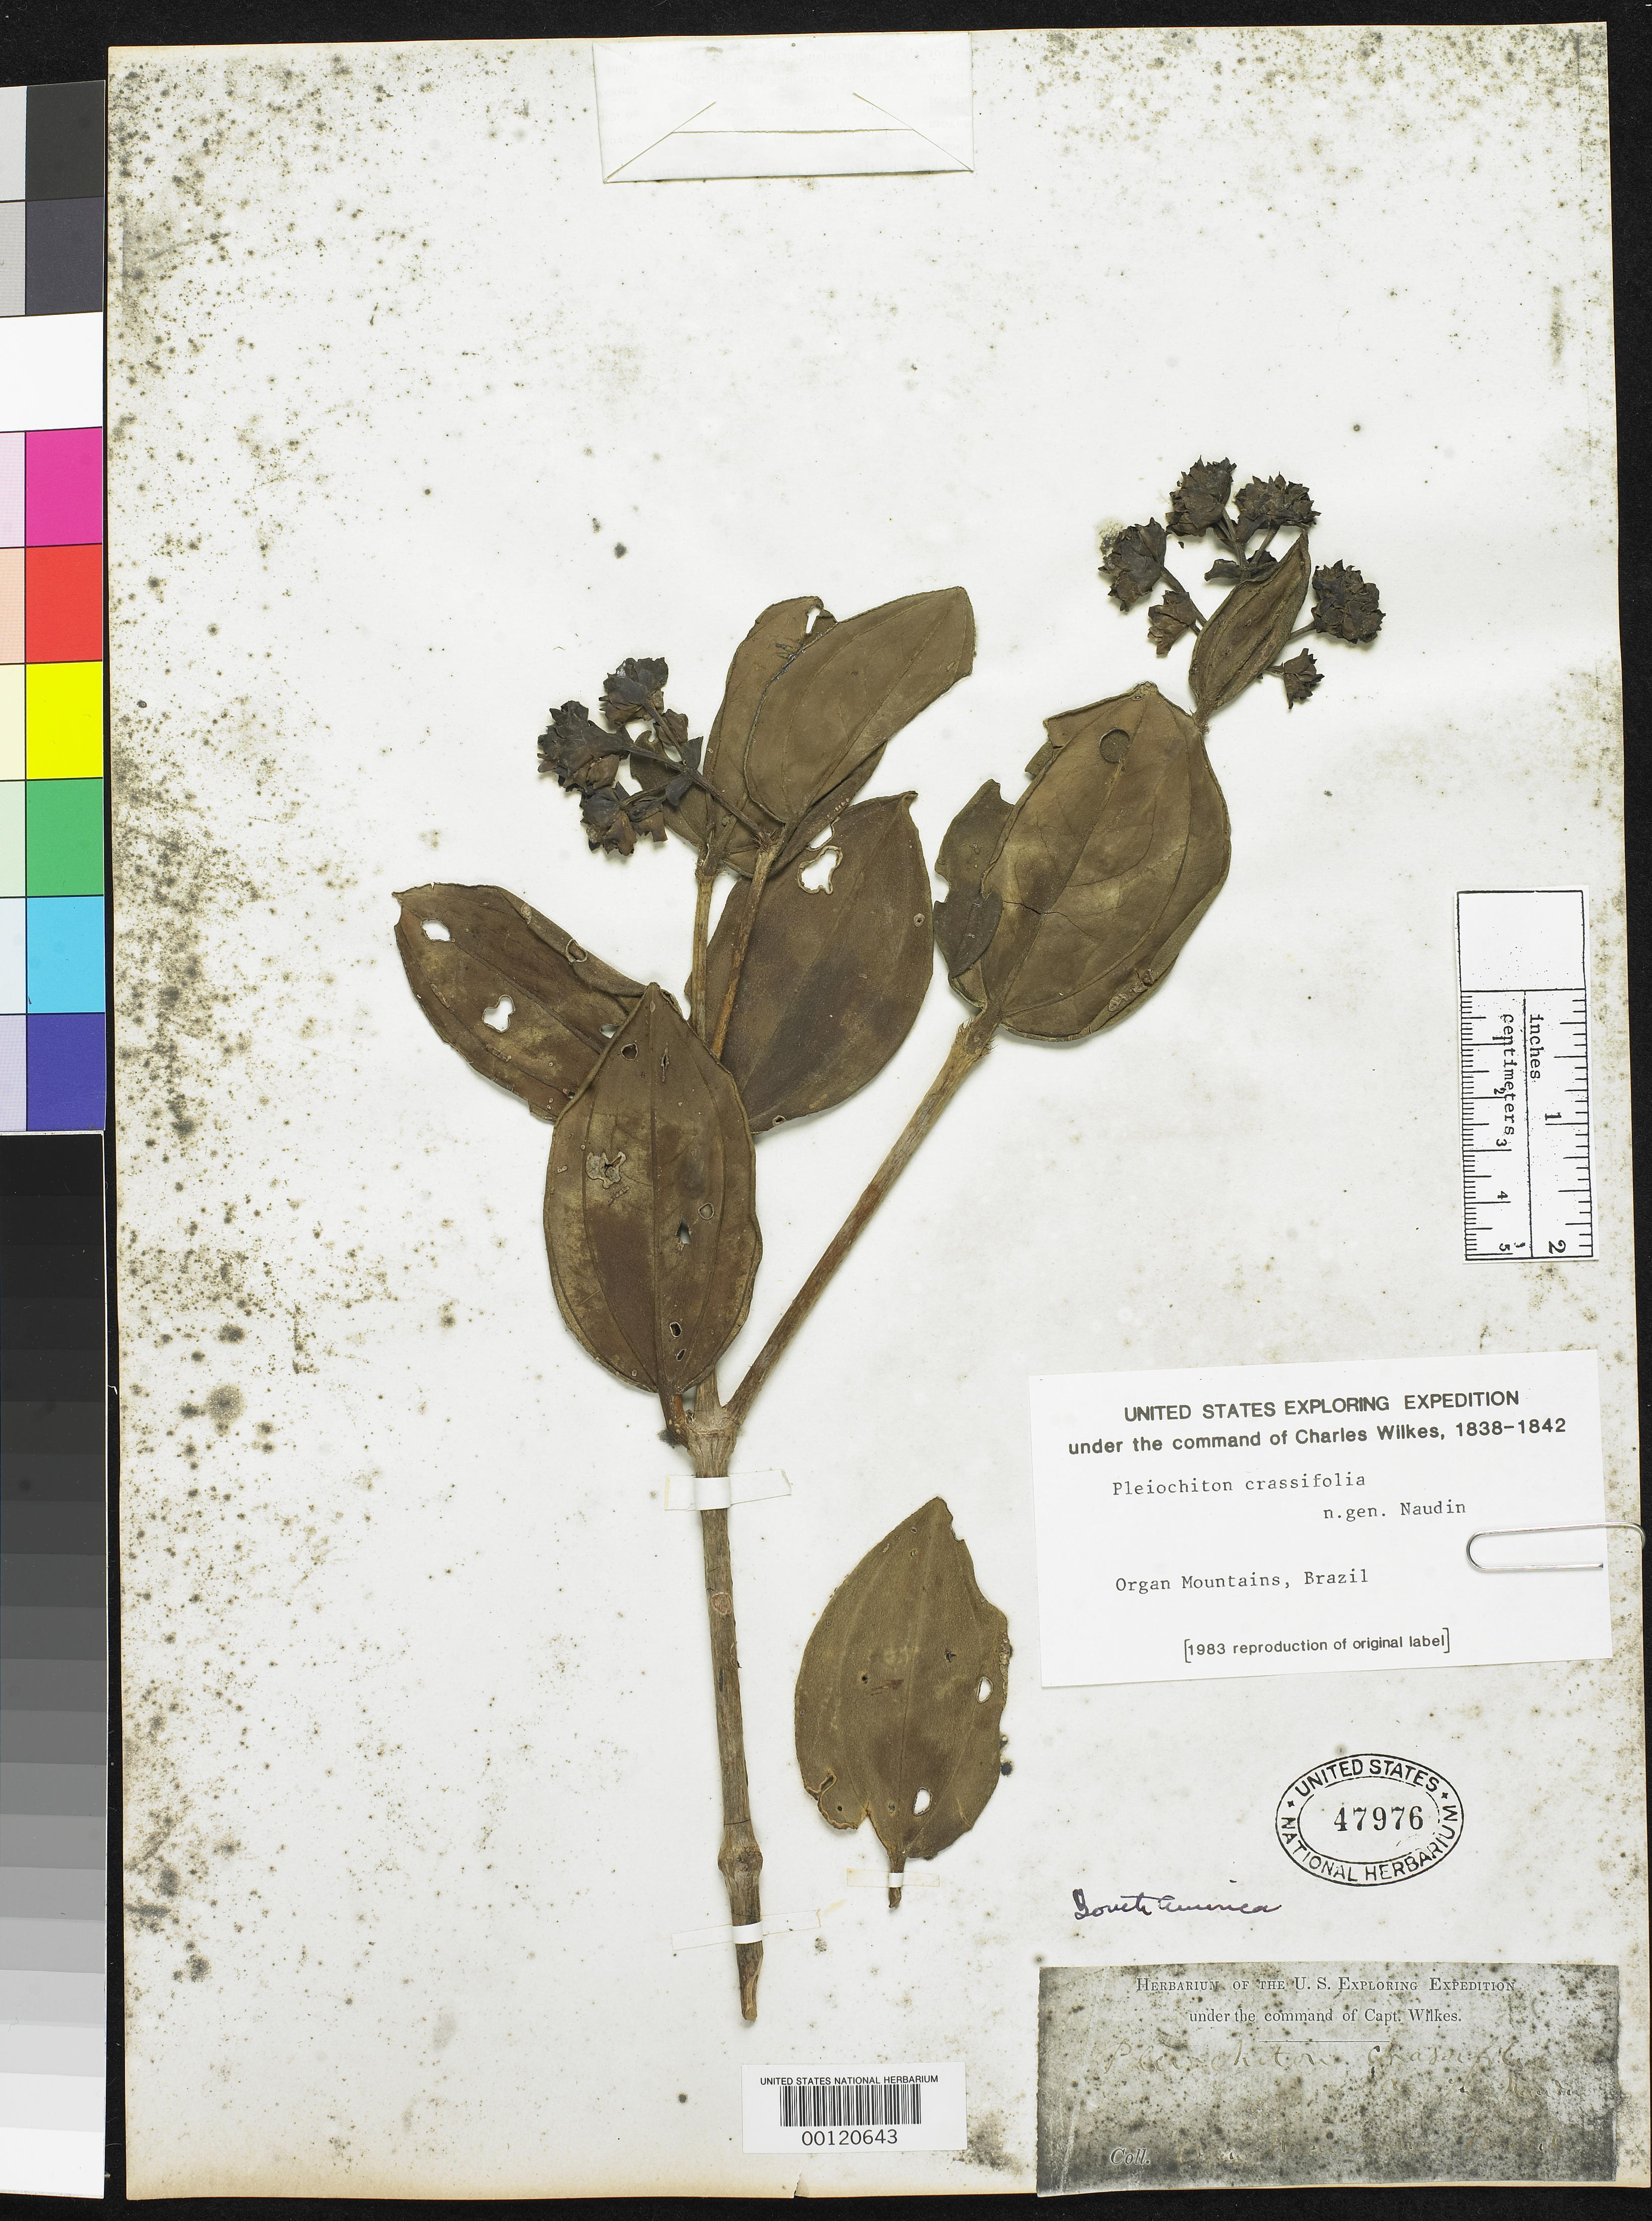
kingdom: Plantae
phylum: Tracheophyta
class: Magnoliopsida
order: Myrtales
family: Melastomataceae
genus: Pleiochiton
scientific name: Pleiochiton crassifolia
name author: Naudin ex A. Gray in Wilkes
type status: Type Collection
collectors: Wilkes Explor. Exped.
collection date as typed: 1838 to -- --- 1842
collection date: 1838/1842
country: Brazil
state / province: Rio de Janeiro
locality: Organ Mts.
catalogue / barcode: US 47976